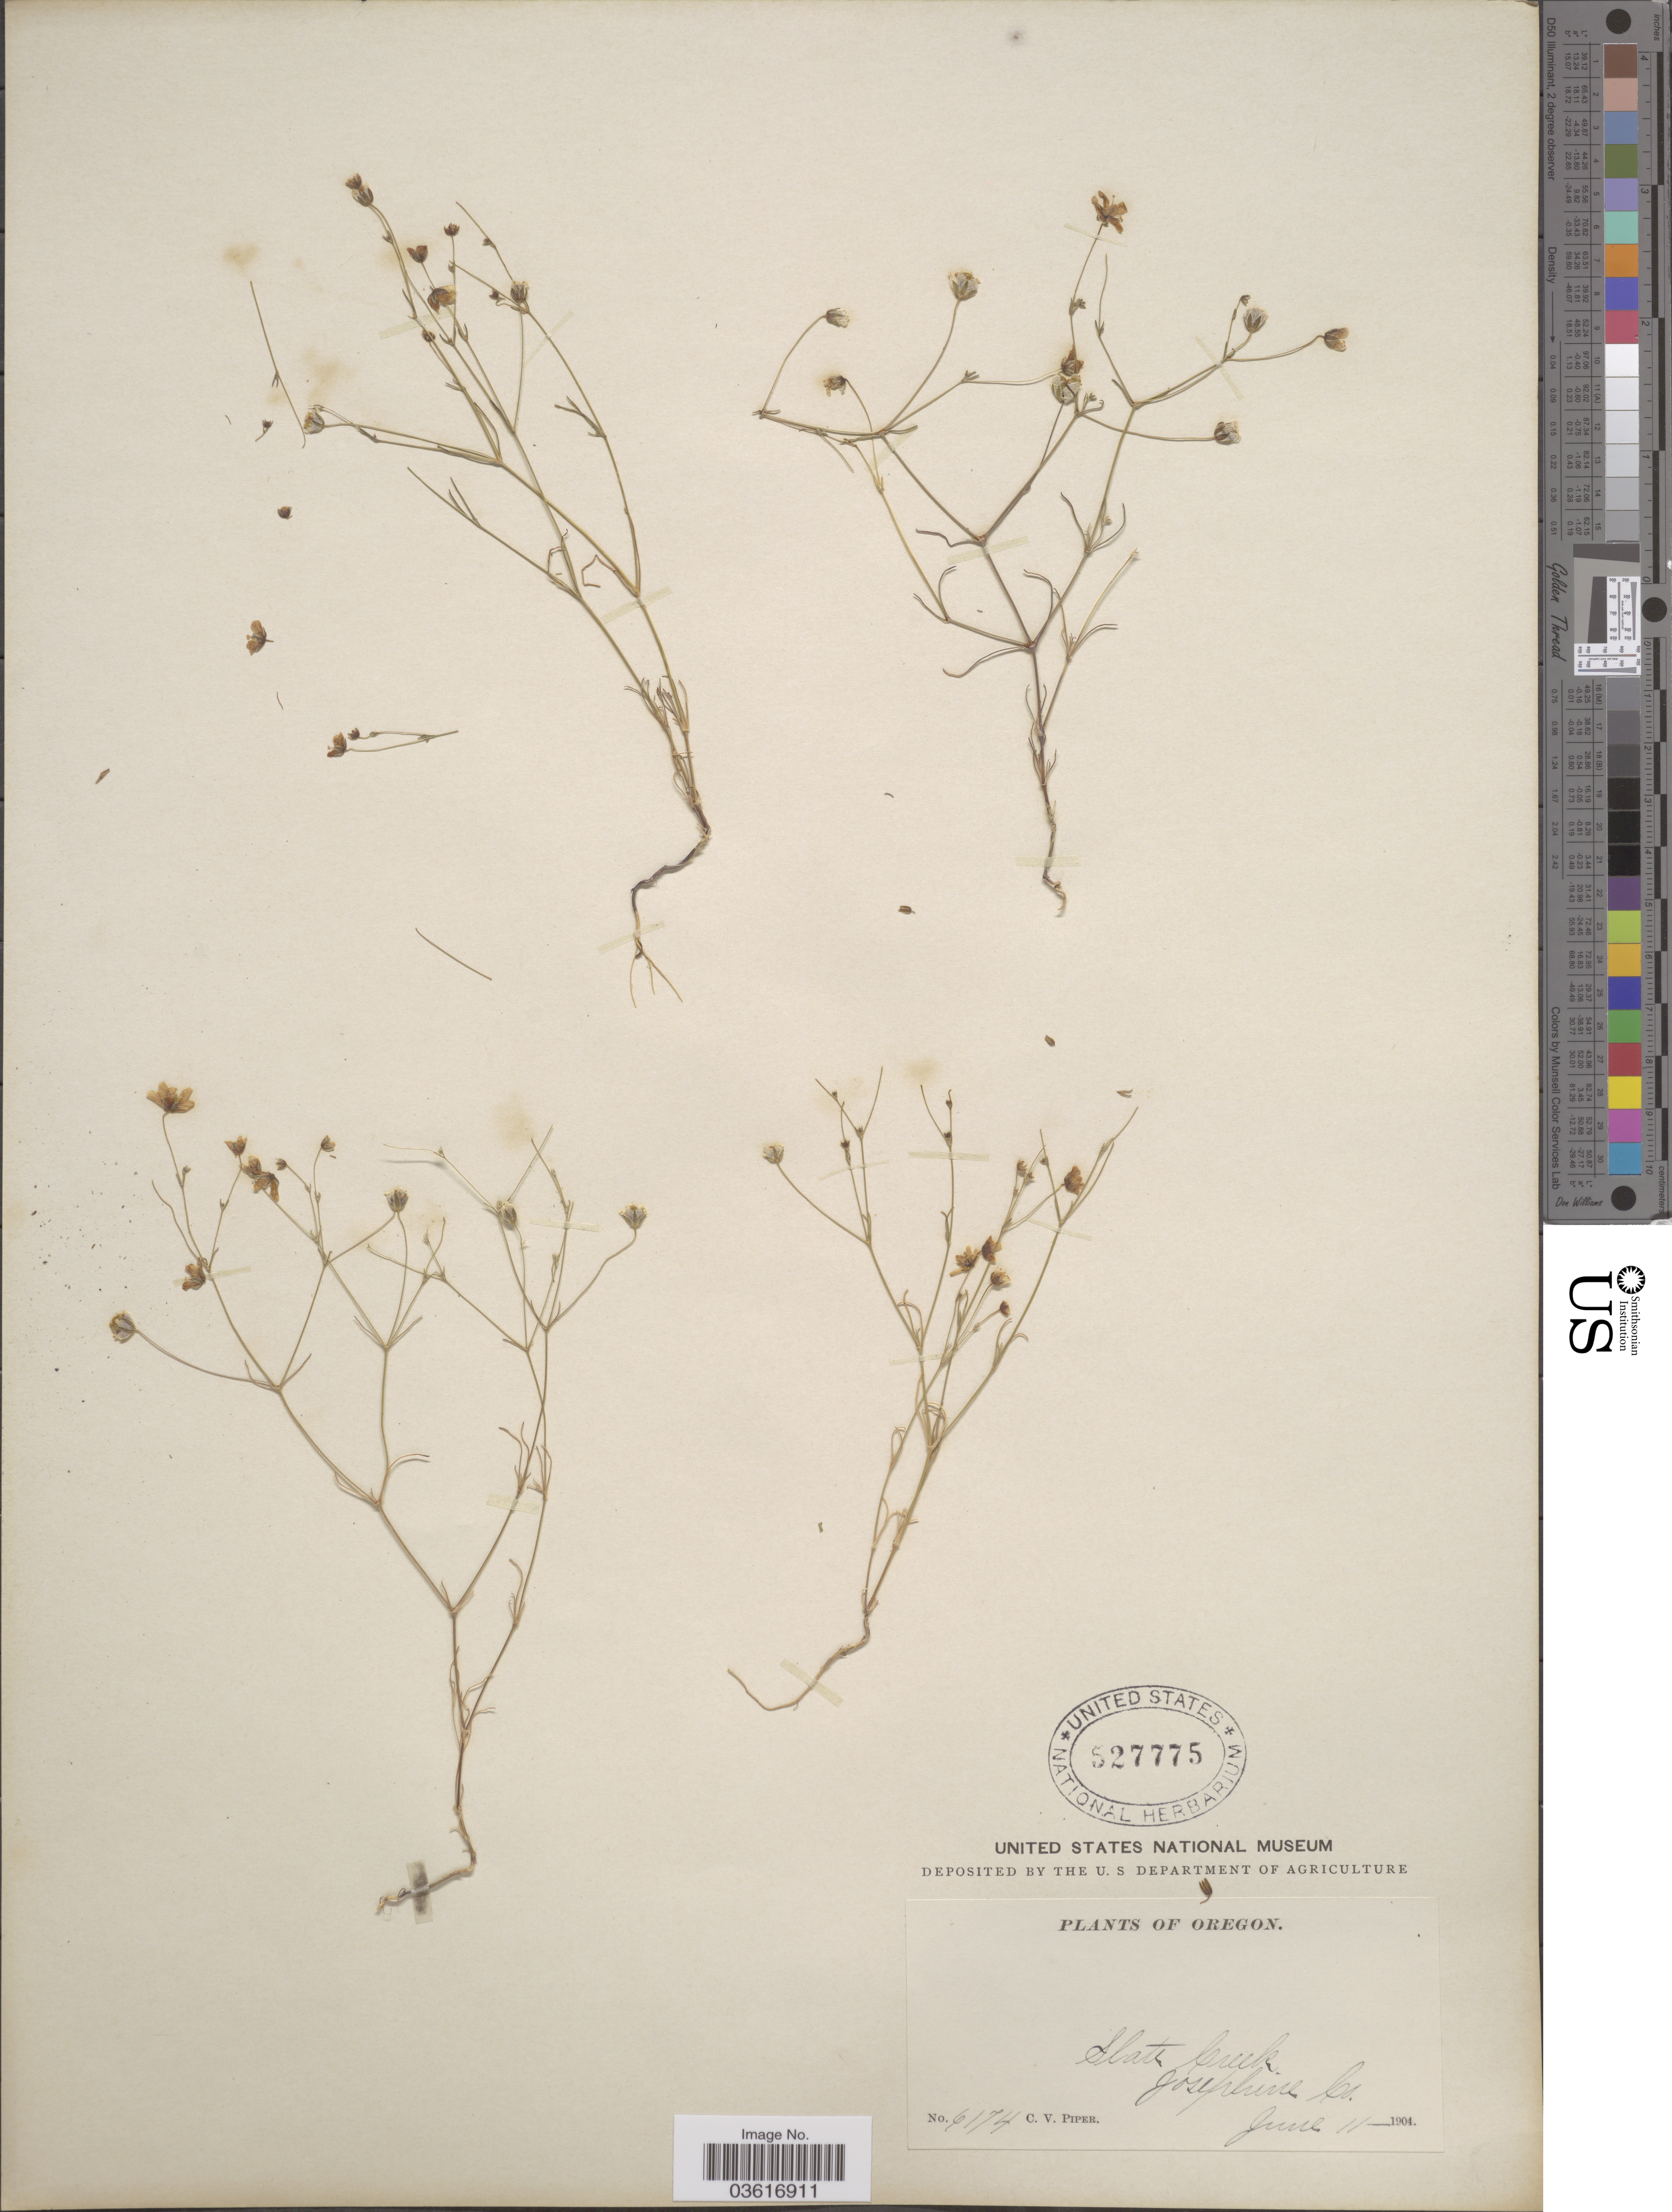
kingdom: Plantae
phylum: Tracheophyta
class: Magnoliopsida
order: Caryophyllales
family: Caryophyllaceae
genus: Minuartia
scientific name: Minuartia sp.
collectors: C. V. Piper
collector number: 6174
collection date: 1904-06-11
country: United States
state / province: Oregon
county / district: Josephine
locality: Slate Creek, Josephine Co.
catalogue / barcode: US 527775